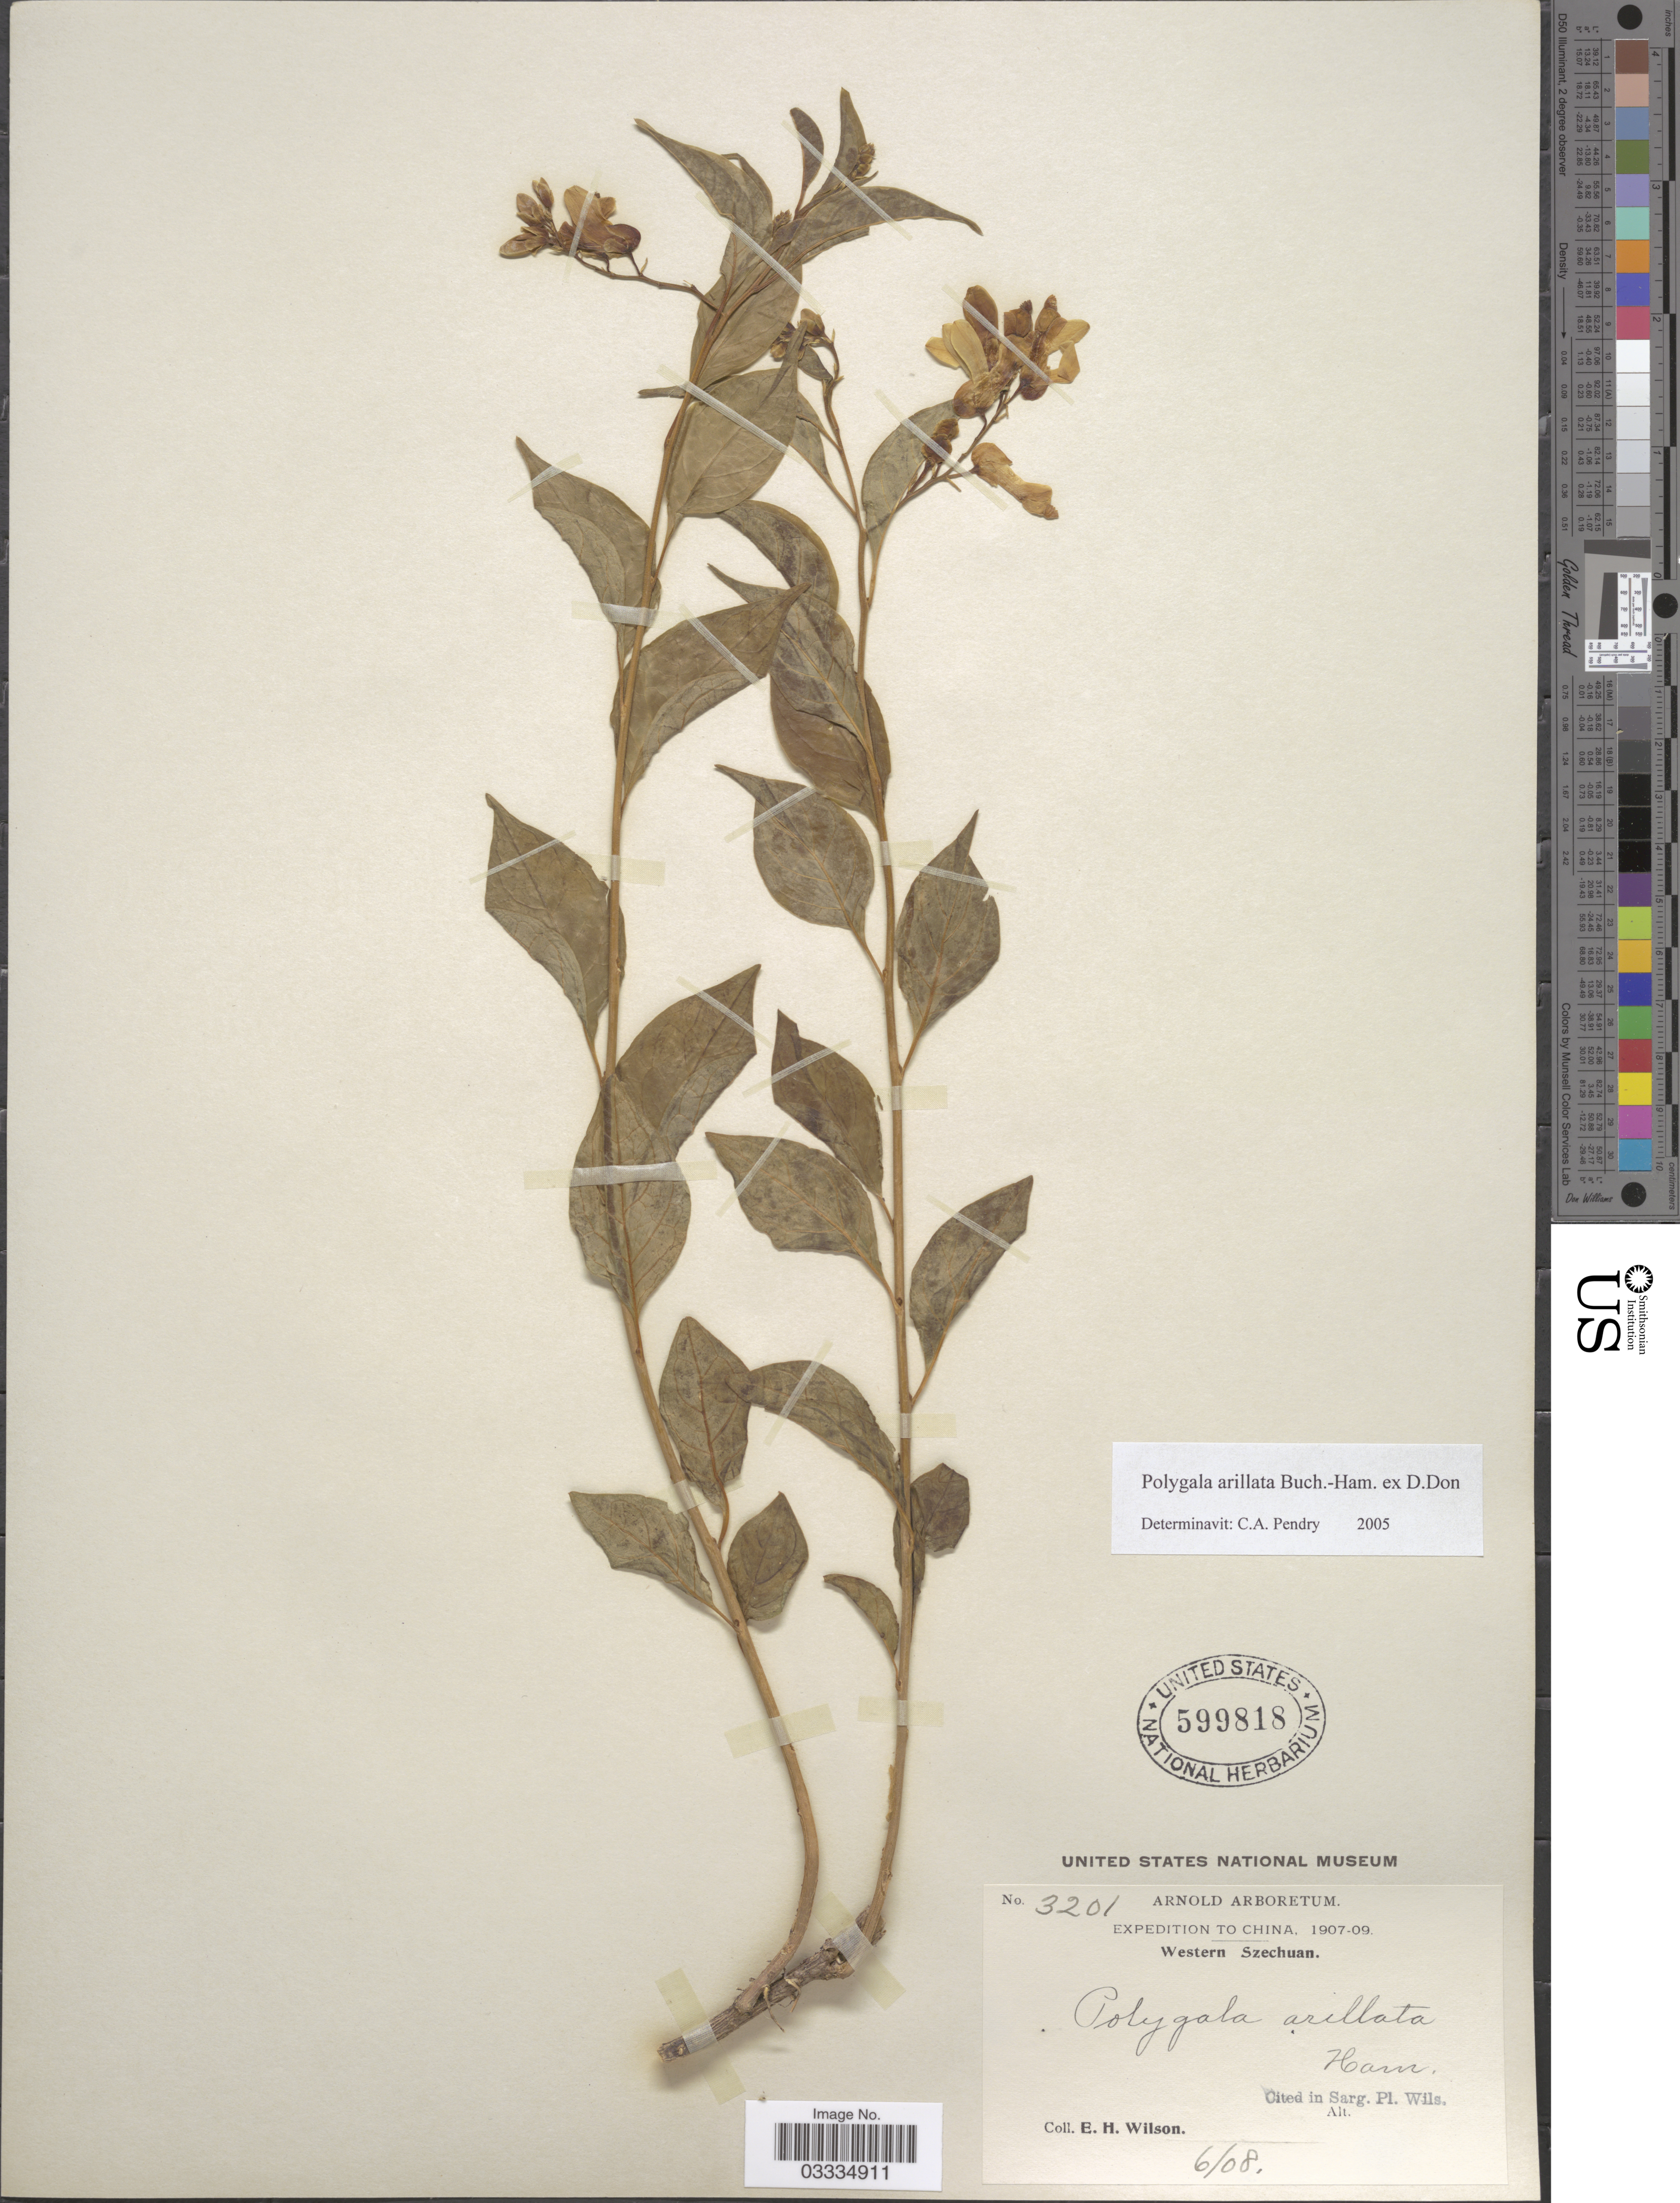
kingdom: Plantae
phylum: Tracheophyta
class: Magnoliopsida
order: Fabales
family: Polygalaceae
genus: Polygala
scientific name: Polygala arillata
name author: Buch.-Ham. ex D. Don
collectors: E. Wilson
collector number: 3201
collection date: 1908-06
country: China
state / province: Sichuan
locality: Western Szechuan.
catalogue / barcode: US 599818